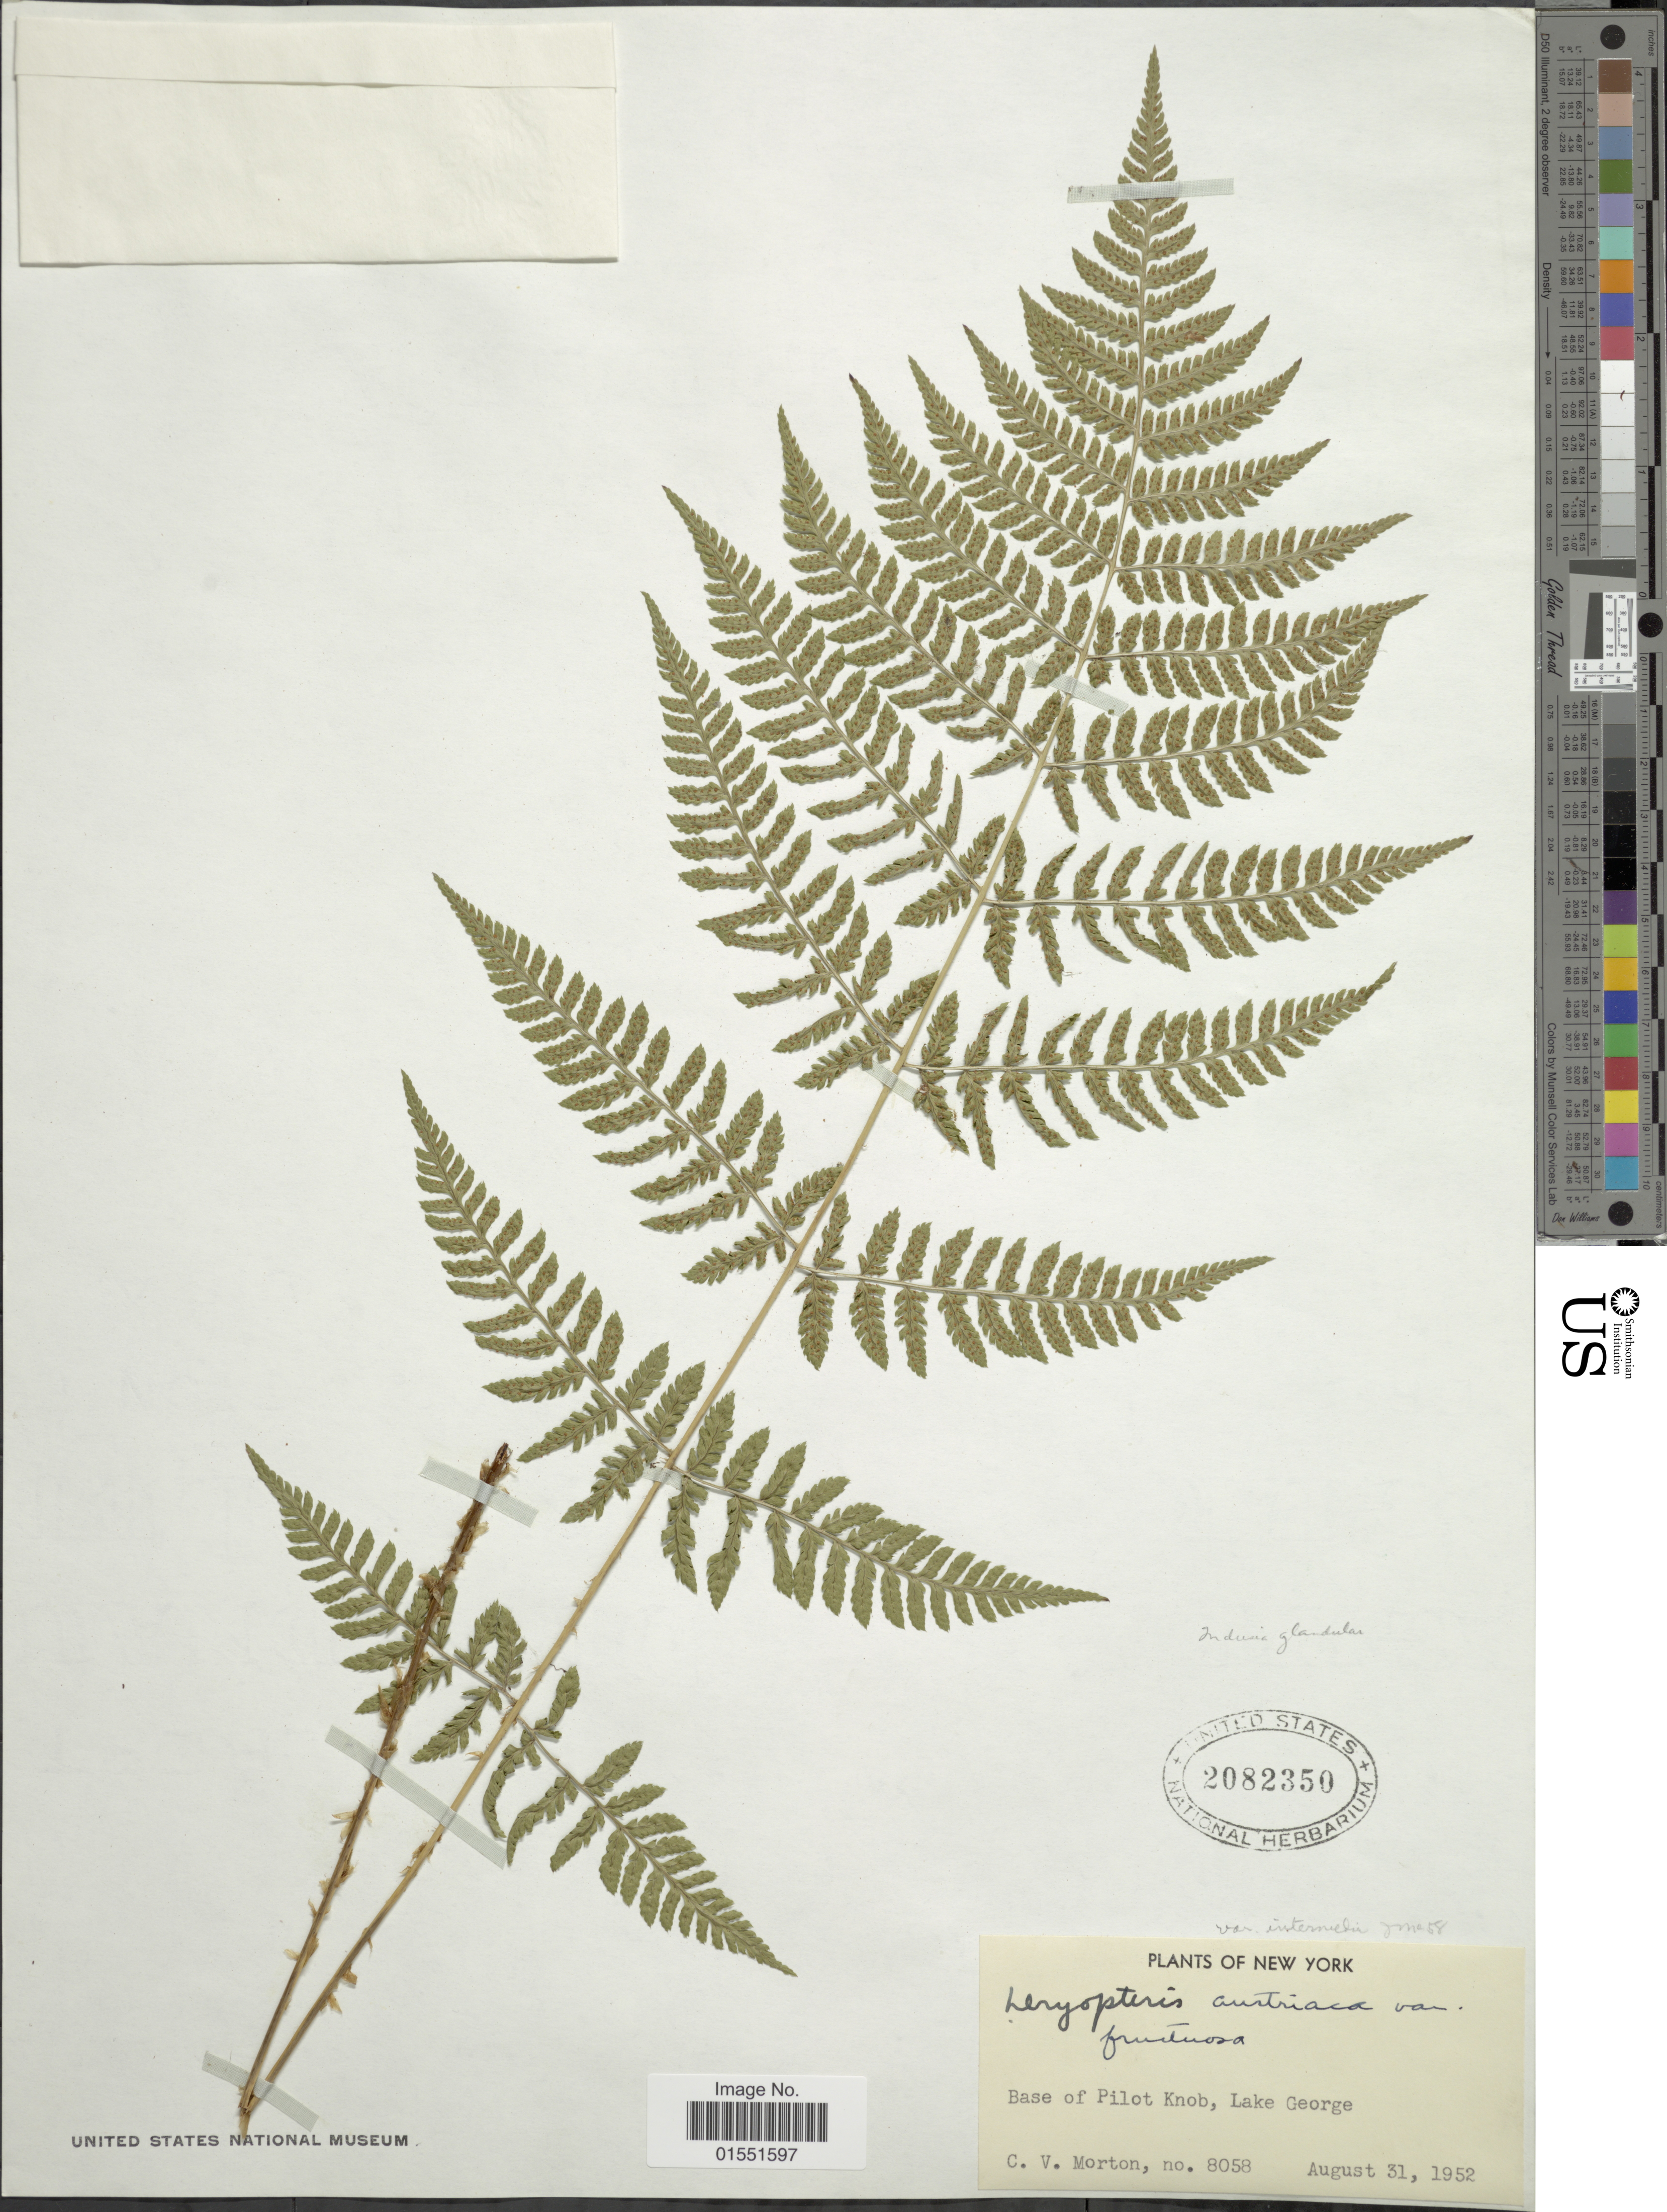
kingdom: Plantae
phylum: Tracheophyta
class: Polypodiopsida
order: Polypodiales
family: Dryopteridaceae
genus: Dryopteris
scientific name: Dryopteris intermedia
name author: (Muhl.) A. Gray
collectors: C. V. Morton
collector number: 8058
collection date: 1952-08-31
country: United States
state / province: New York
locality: Base of Pilot Knob, Lake George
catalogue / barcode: US 2082350